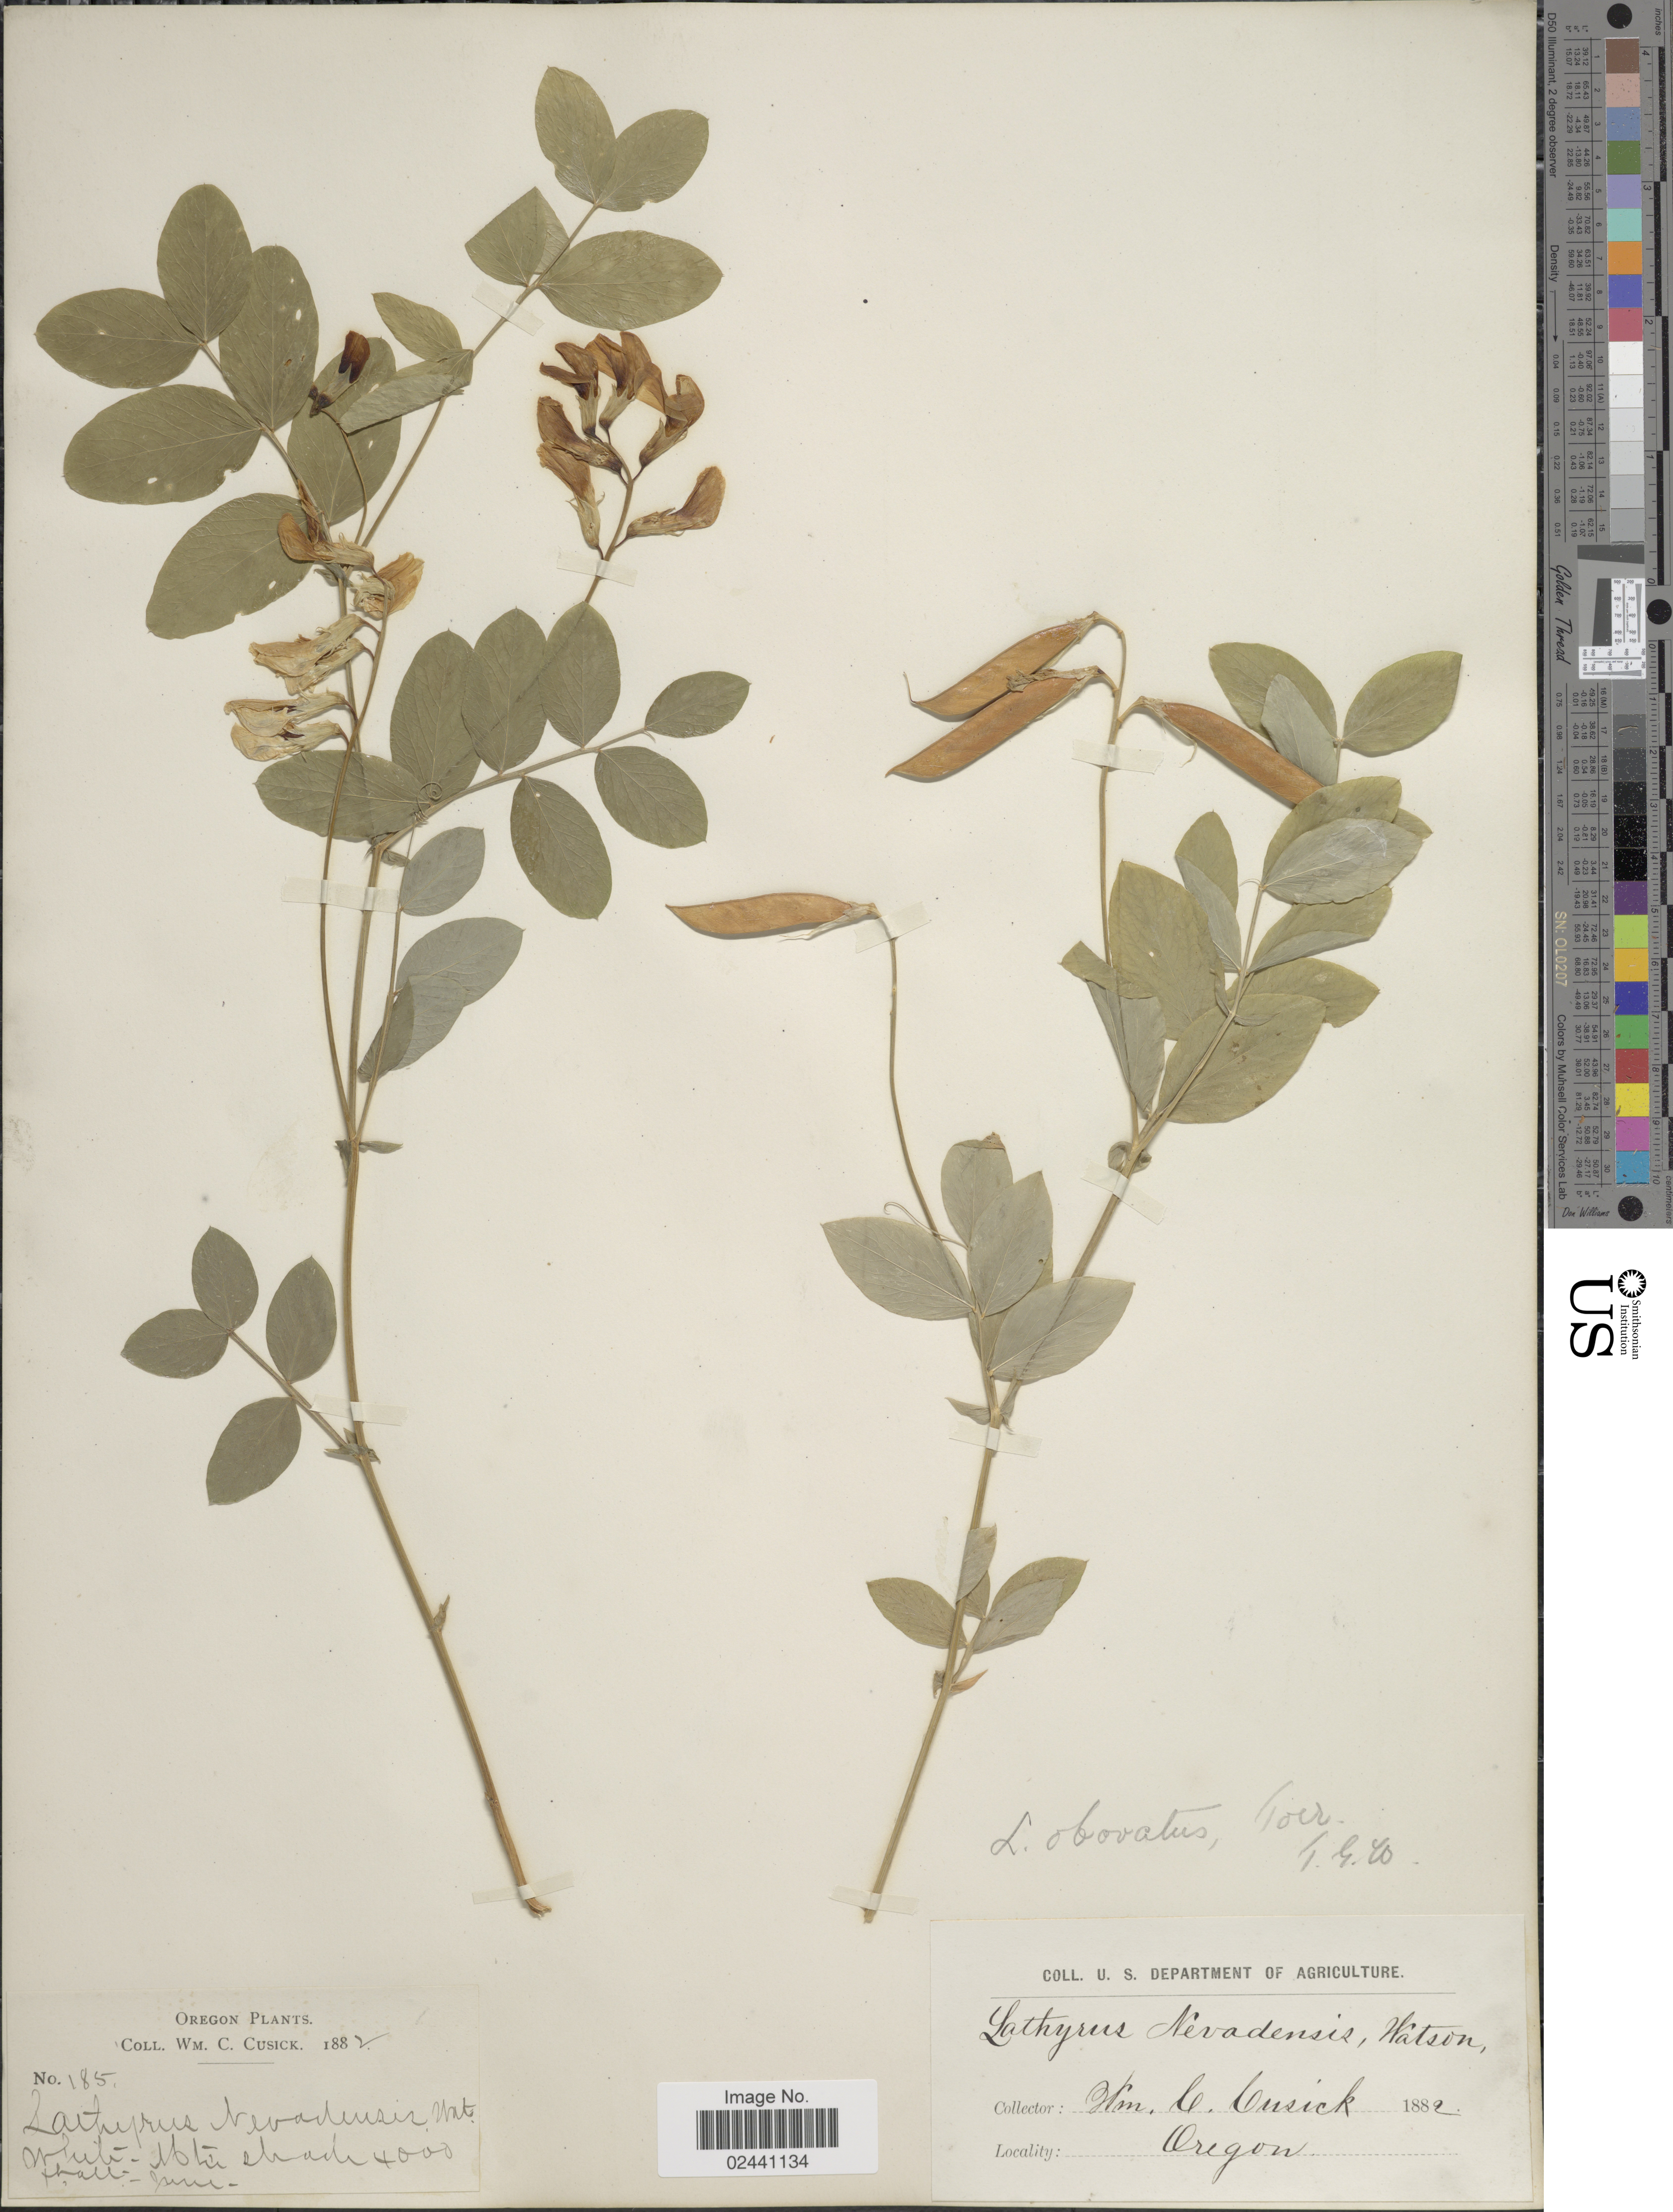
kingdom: Plantae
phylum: Tracheophyta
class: Magnoliopsida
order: Fabales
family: Fabaceae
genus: Lathyrus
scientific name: Lathyrus nevadensis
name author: S. Watson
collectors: W. C. Cusick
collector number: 185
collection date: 1882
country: United States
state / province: Oregon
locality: White Mountain shade